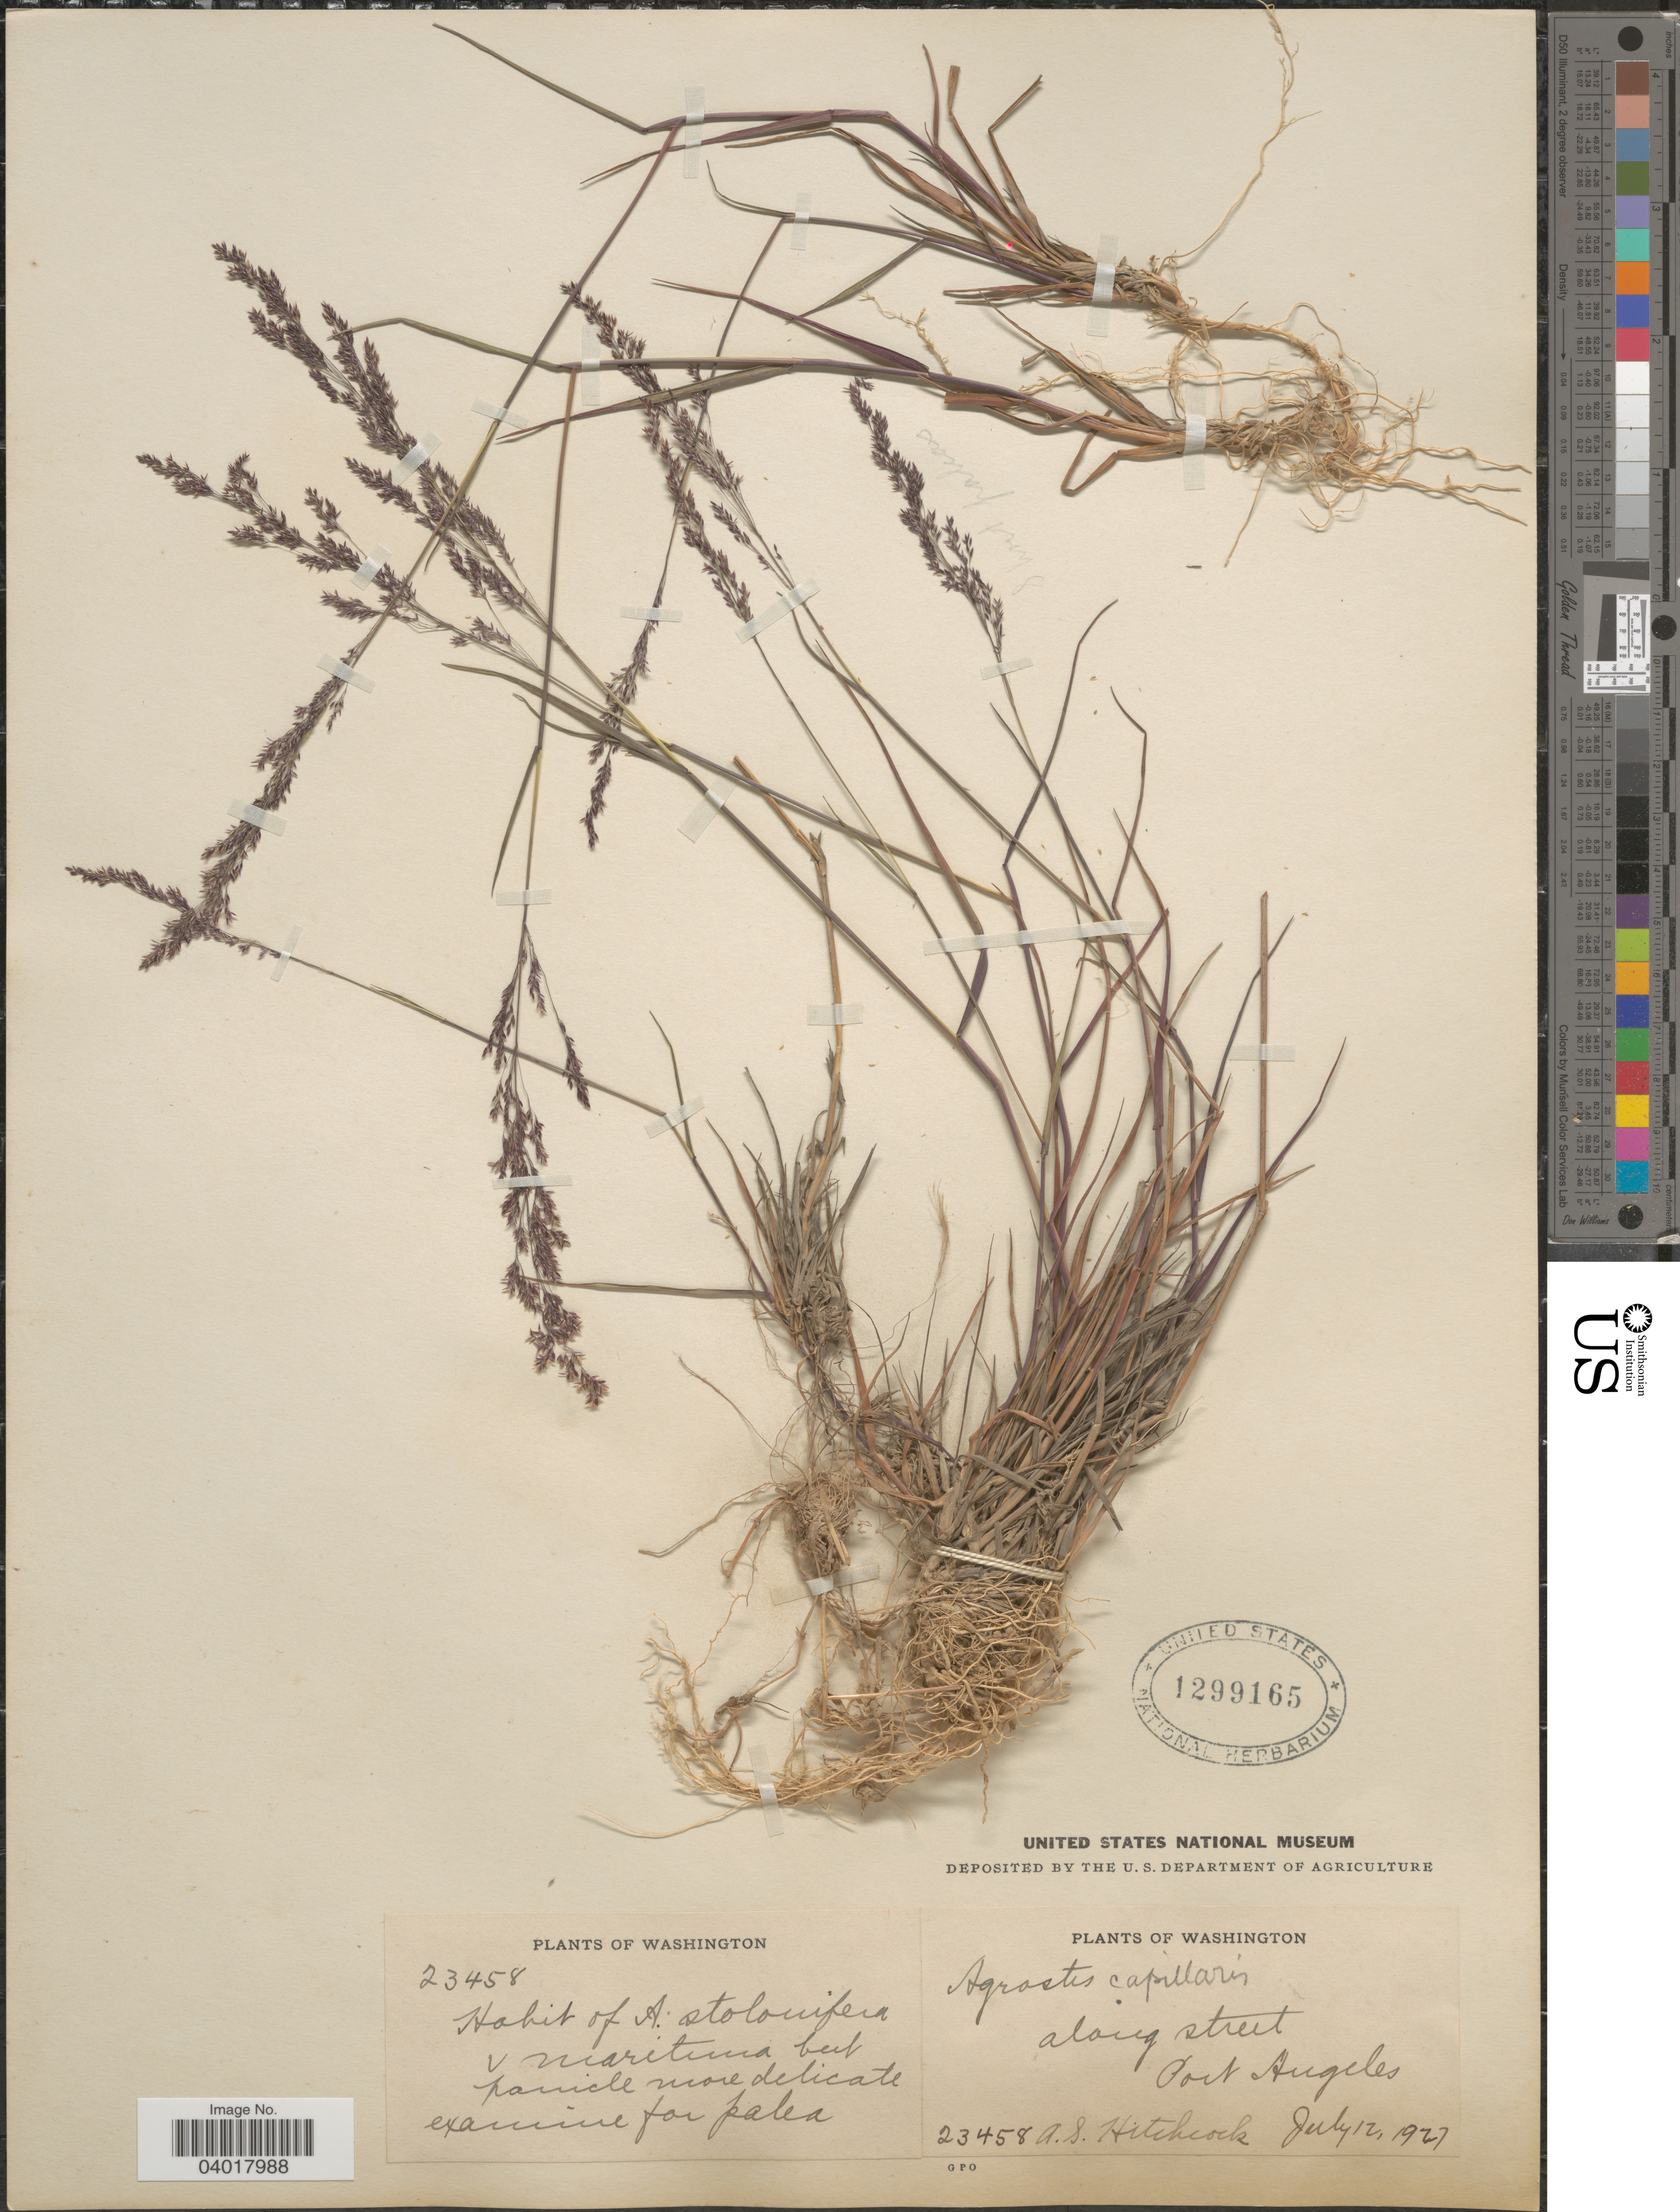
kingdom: Plantae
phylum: Tracheophyta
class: Liliopsida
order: Poales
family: Poaceae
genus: Agrostis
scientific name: Agrostis capillaris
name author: L.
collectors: A. S. Hitchcock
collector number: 23458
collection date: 1927-07-12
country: United States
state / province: Washington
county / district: Clallam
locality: Along street, Port Angeles.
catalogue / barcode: US 1299165